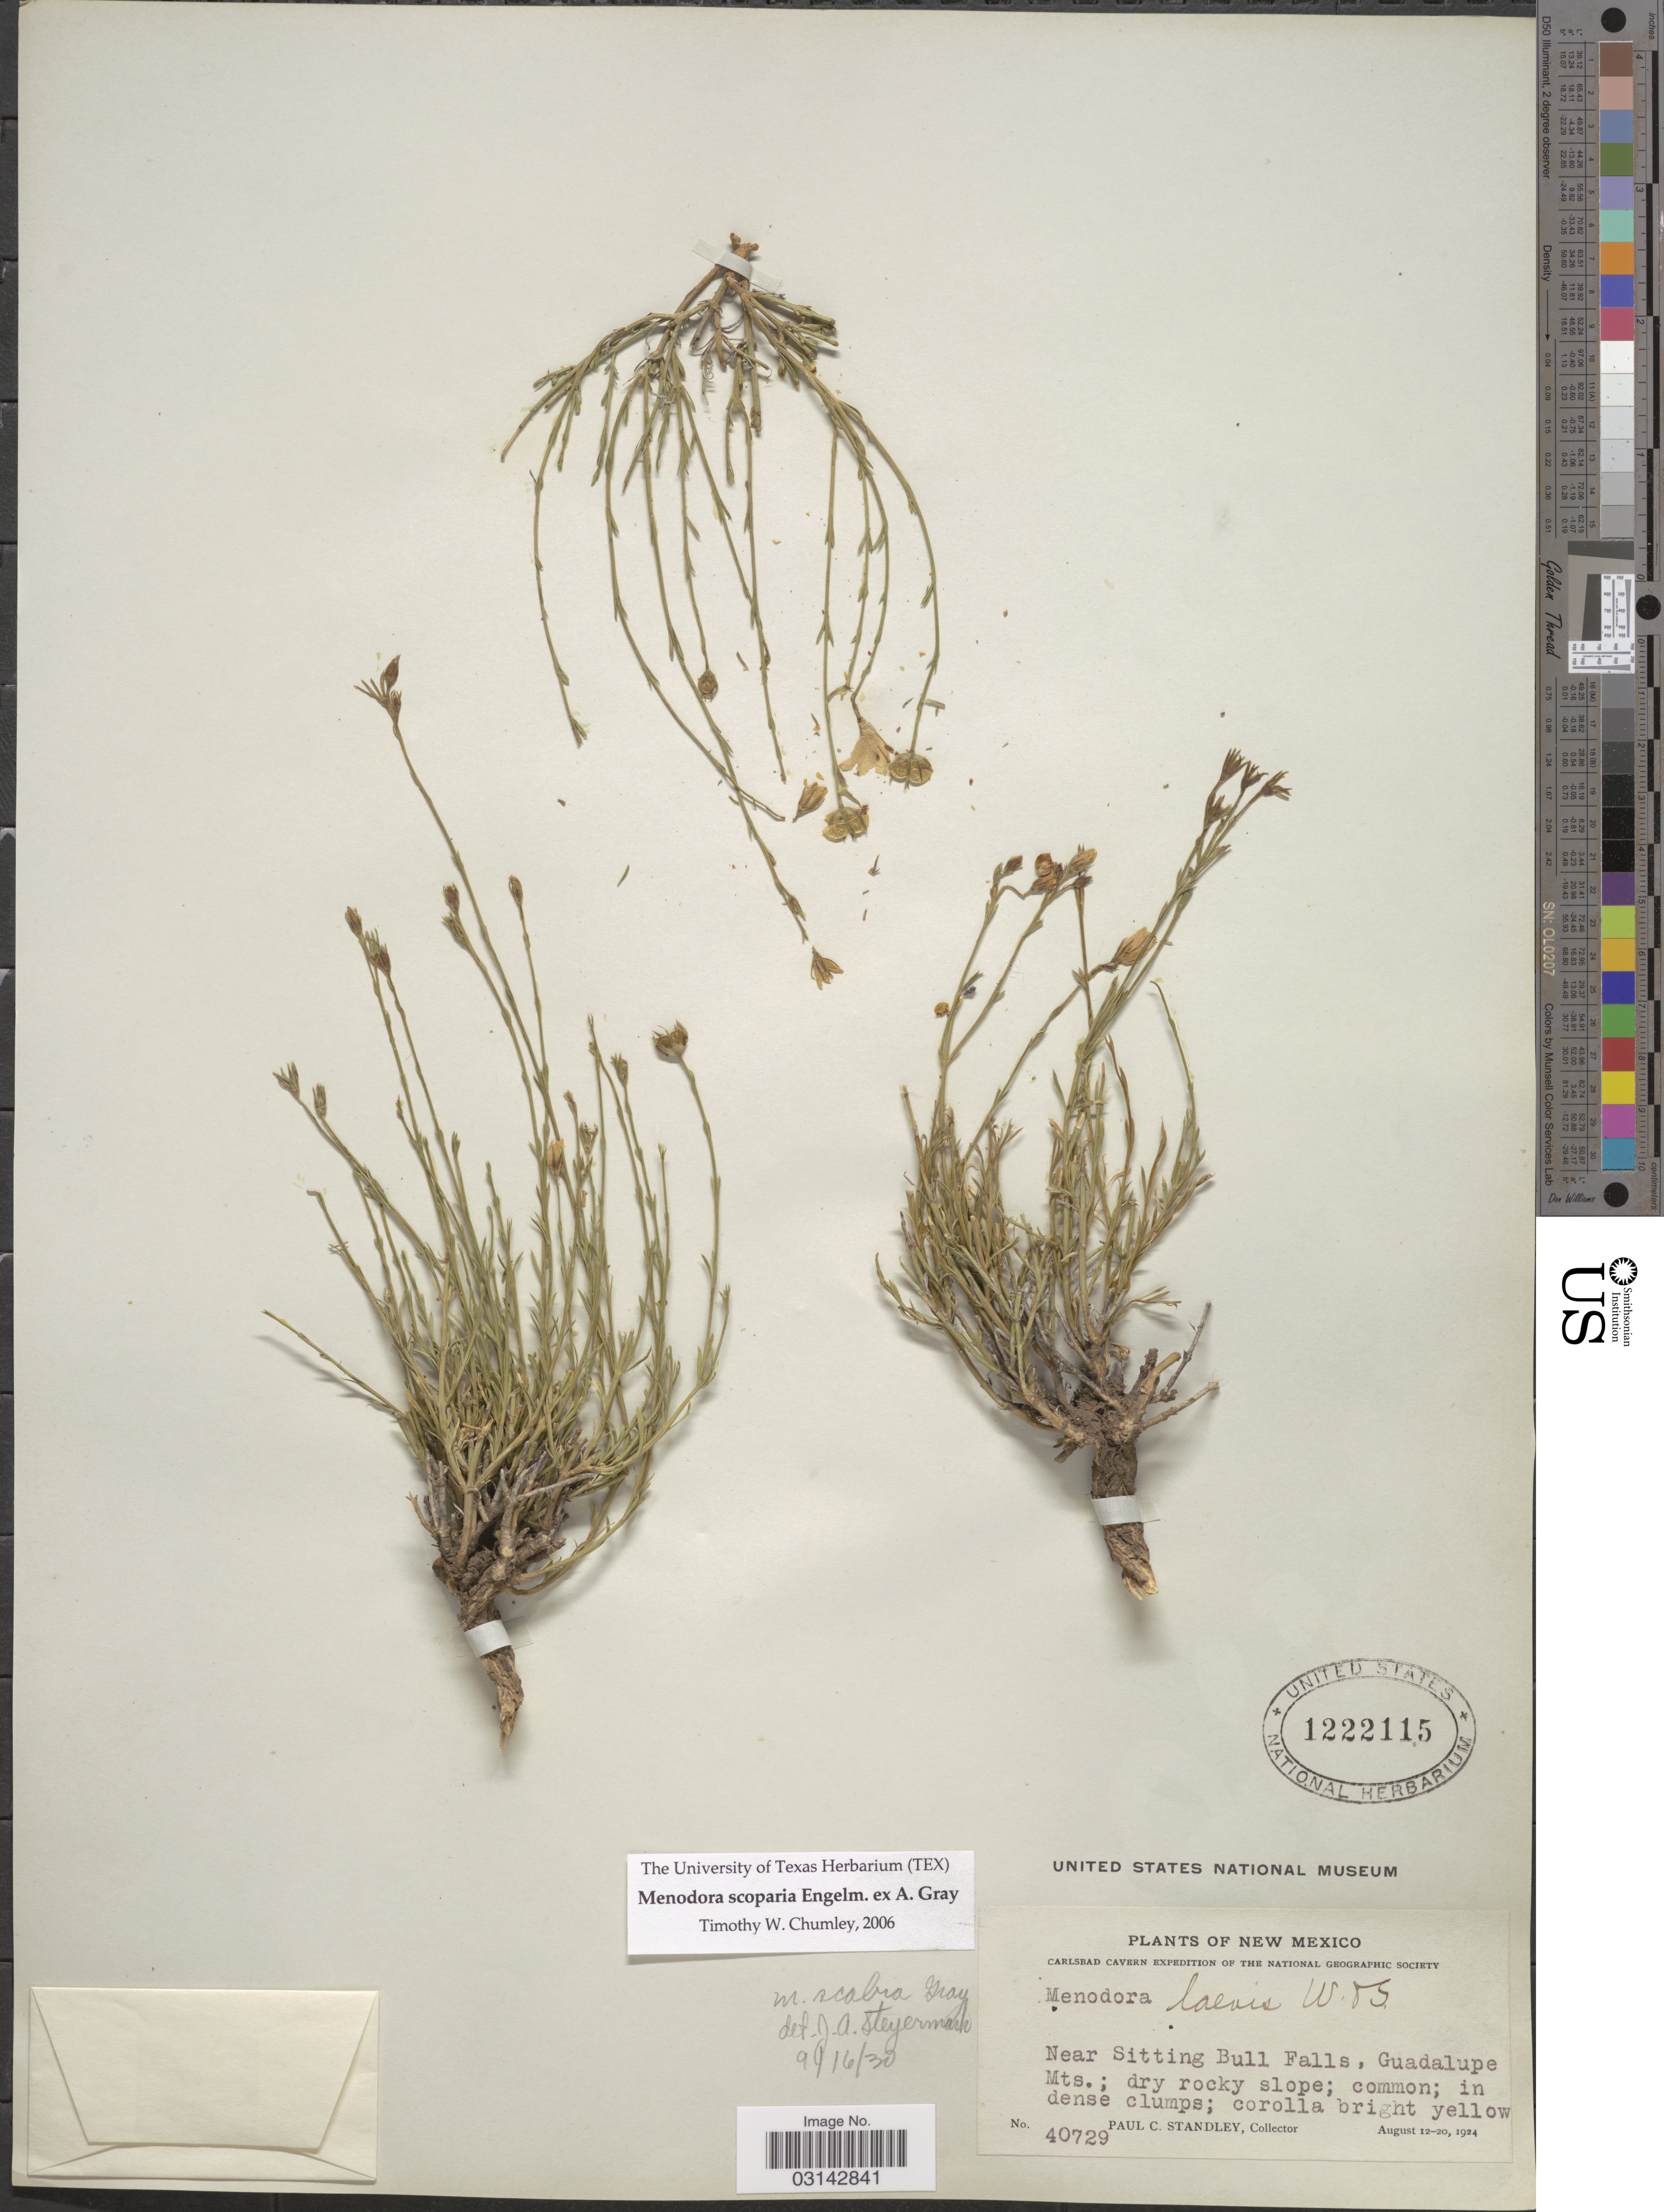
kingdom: Plantae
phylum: Tracheophyta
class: Magnoliopsida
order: Lamiales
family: Oleaceae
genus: Menodora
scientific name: Menodora scoparia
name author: Engelm. ex A. Gray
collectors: P. C. Standley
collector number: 40729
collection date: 1924-08-12/1924-08-20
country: United States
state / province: New Mexico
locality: Carlsbad Cavern. Near Sitting Bull Falls, Guadalupe Mts.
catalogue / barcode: US 1222115